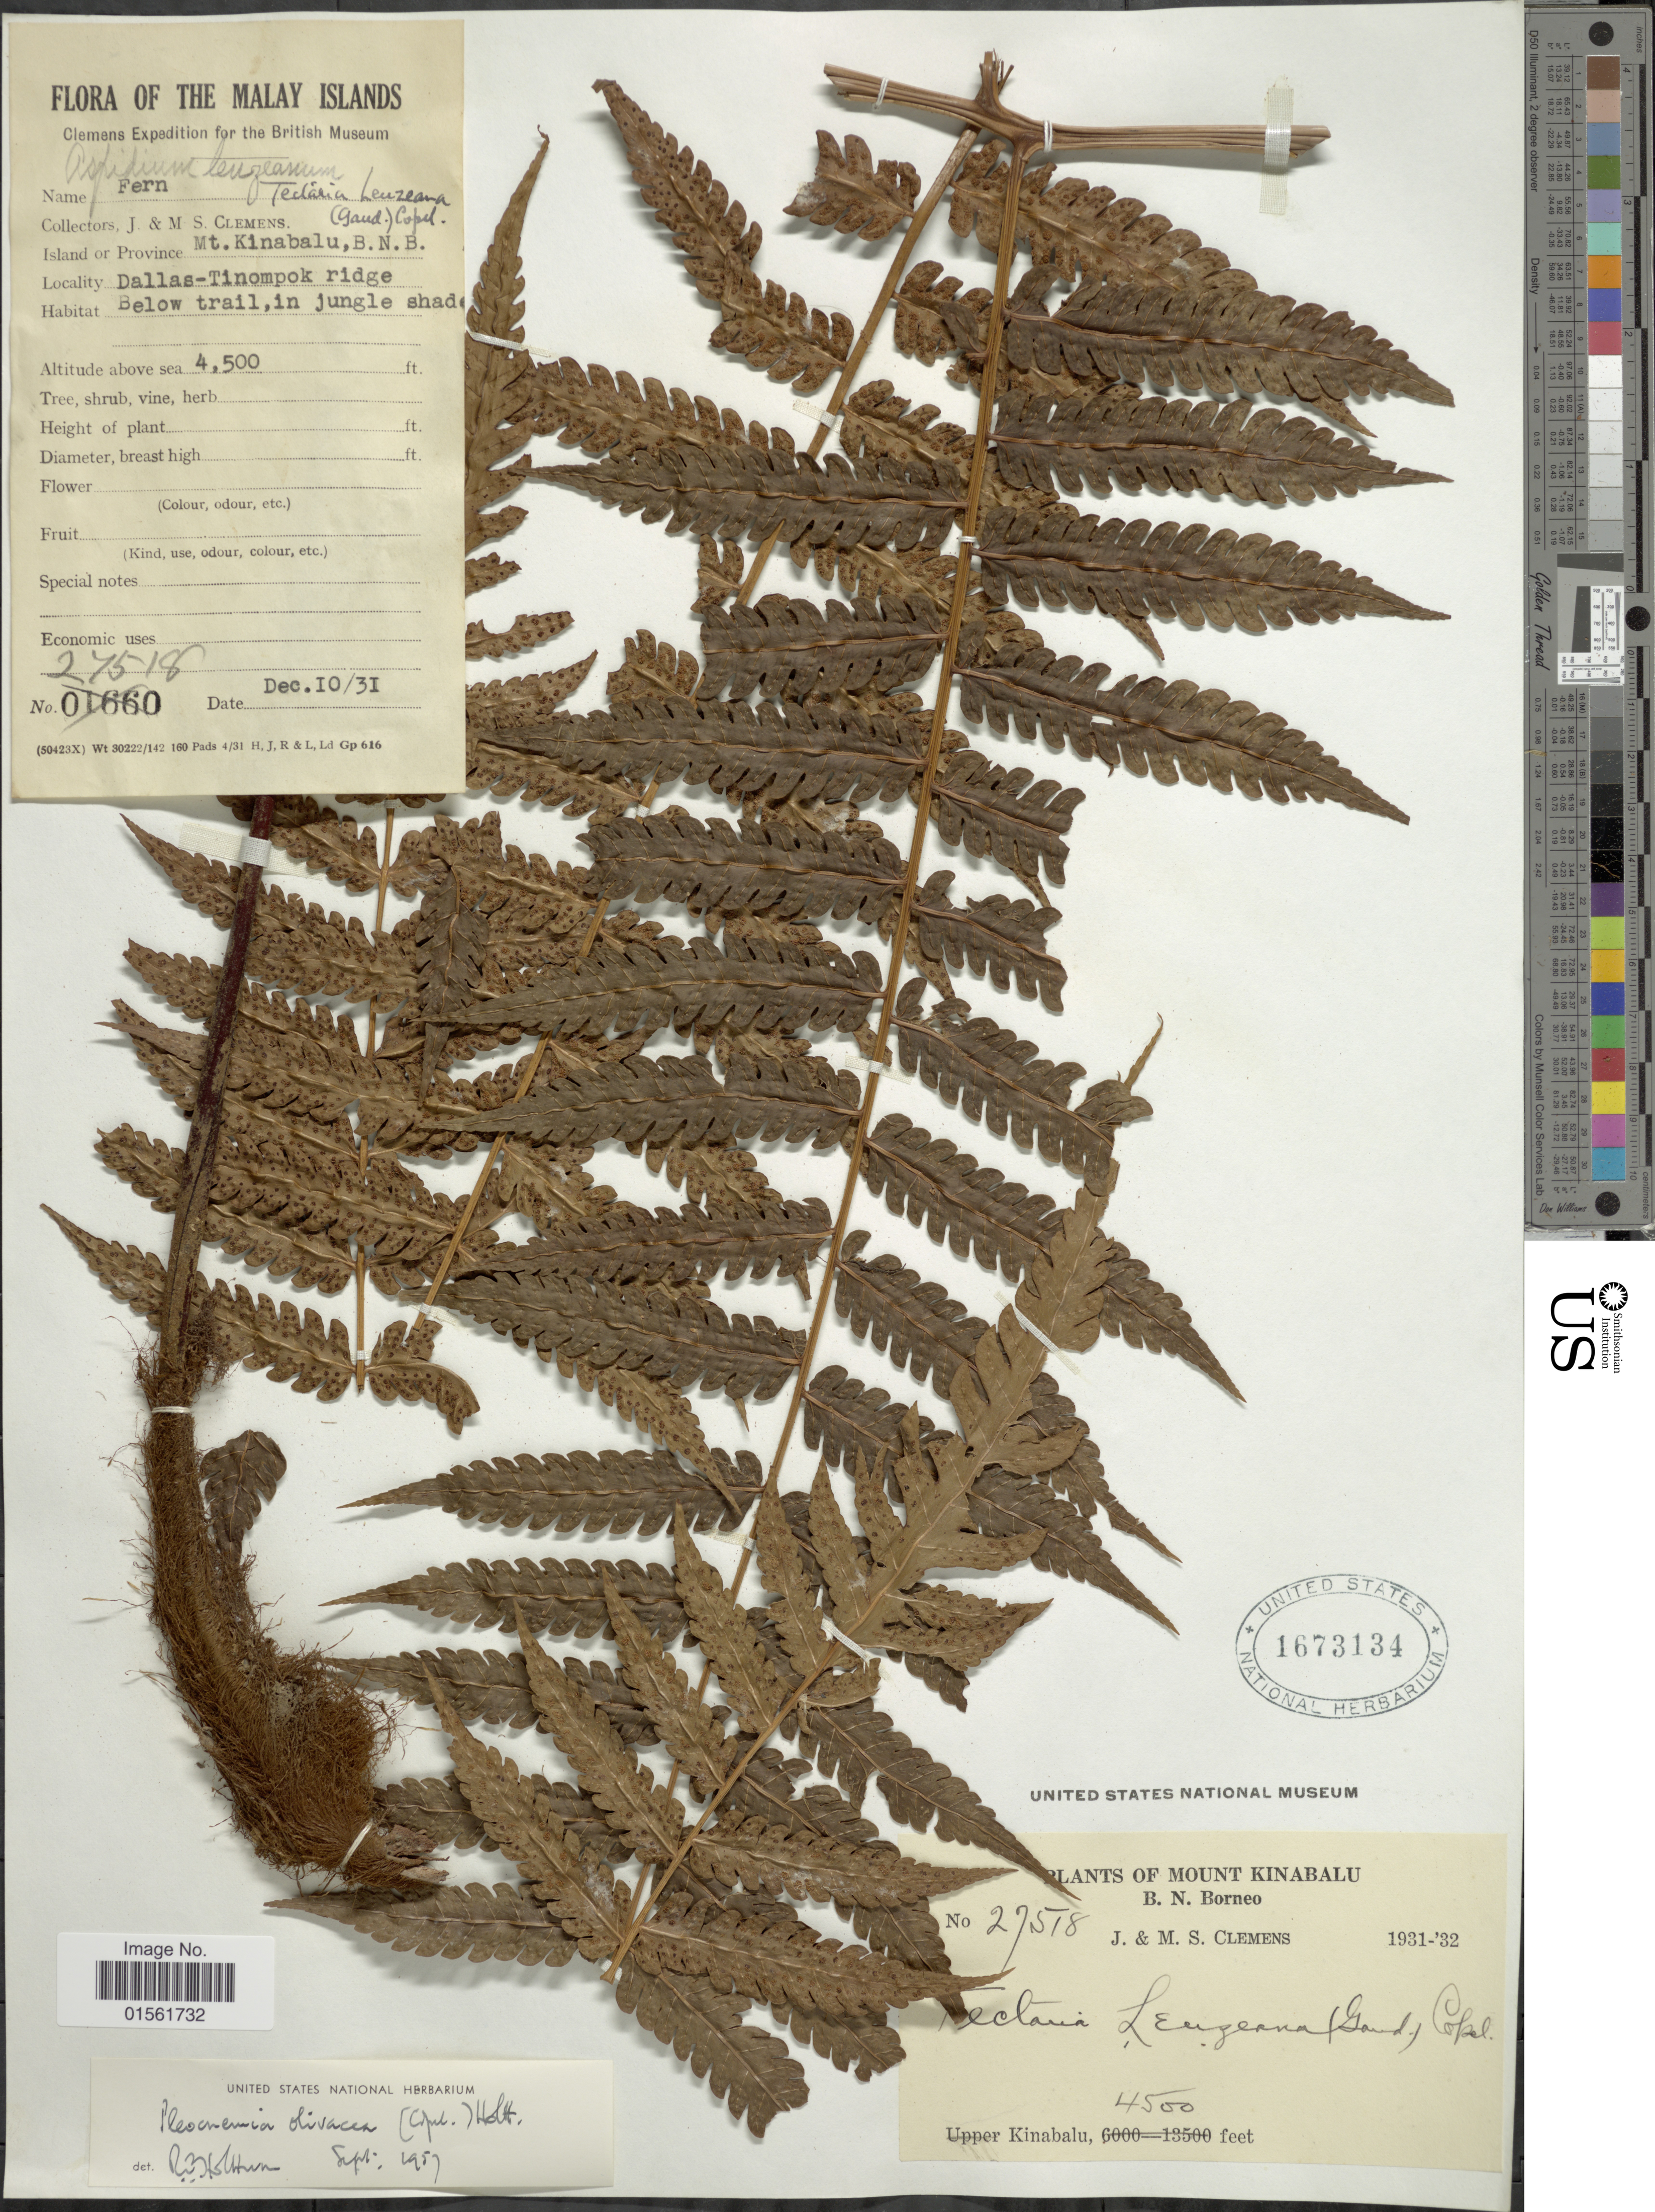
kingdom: Plantae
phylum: Tracheophyta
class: Polypodiopsida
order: Polypodiales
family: Dryopteridaceae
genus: Pleocnemia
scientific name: Pleocnemia olivacea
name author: (Copel.) Holttum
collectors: J. Clemens & M. S. Clemens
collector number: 27518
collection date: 1931-12-10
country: Malaysia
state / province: Sabah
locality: Malay Islands. Mount Kinabalu, B. N. Borneo. Dallas-Tinompok ridge. Below trail in jungle shade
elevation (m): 1372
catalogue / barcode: US 1673134